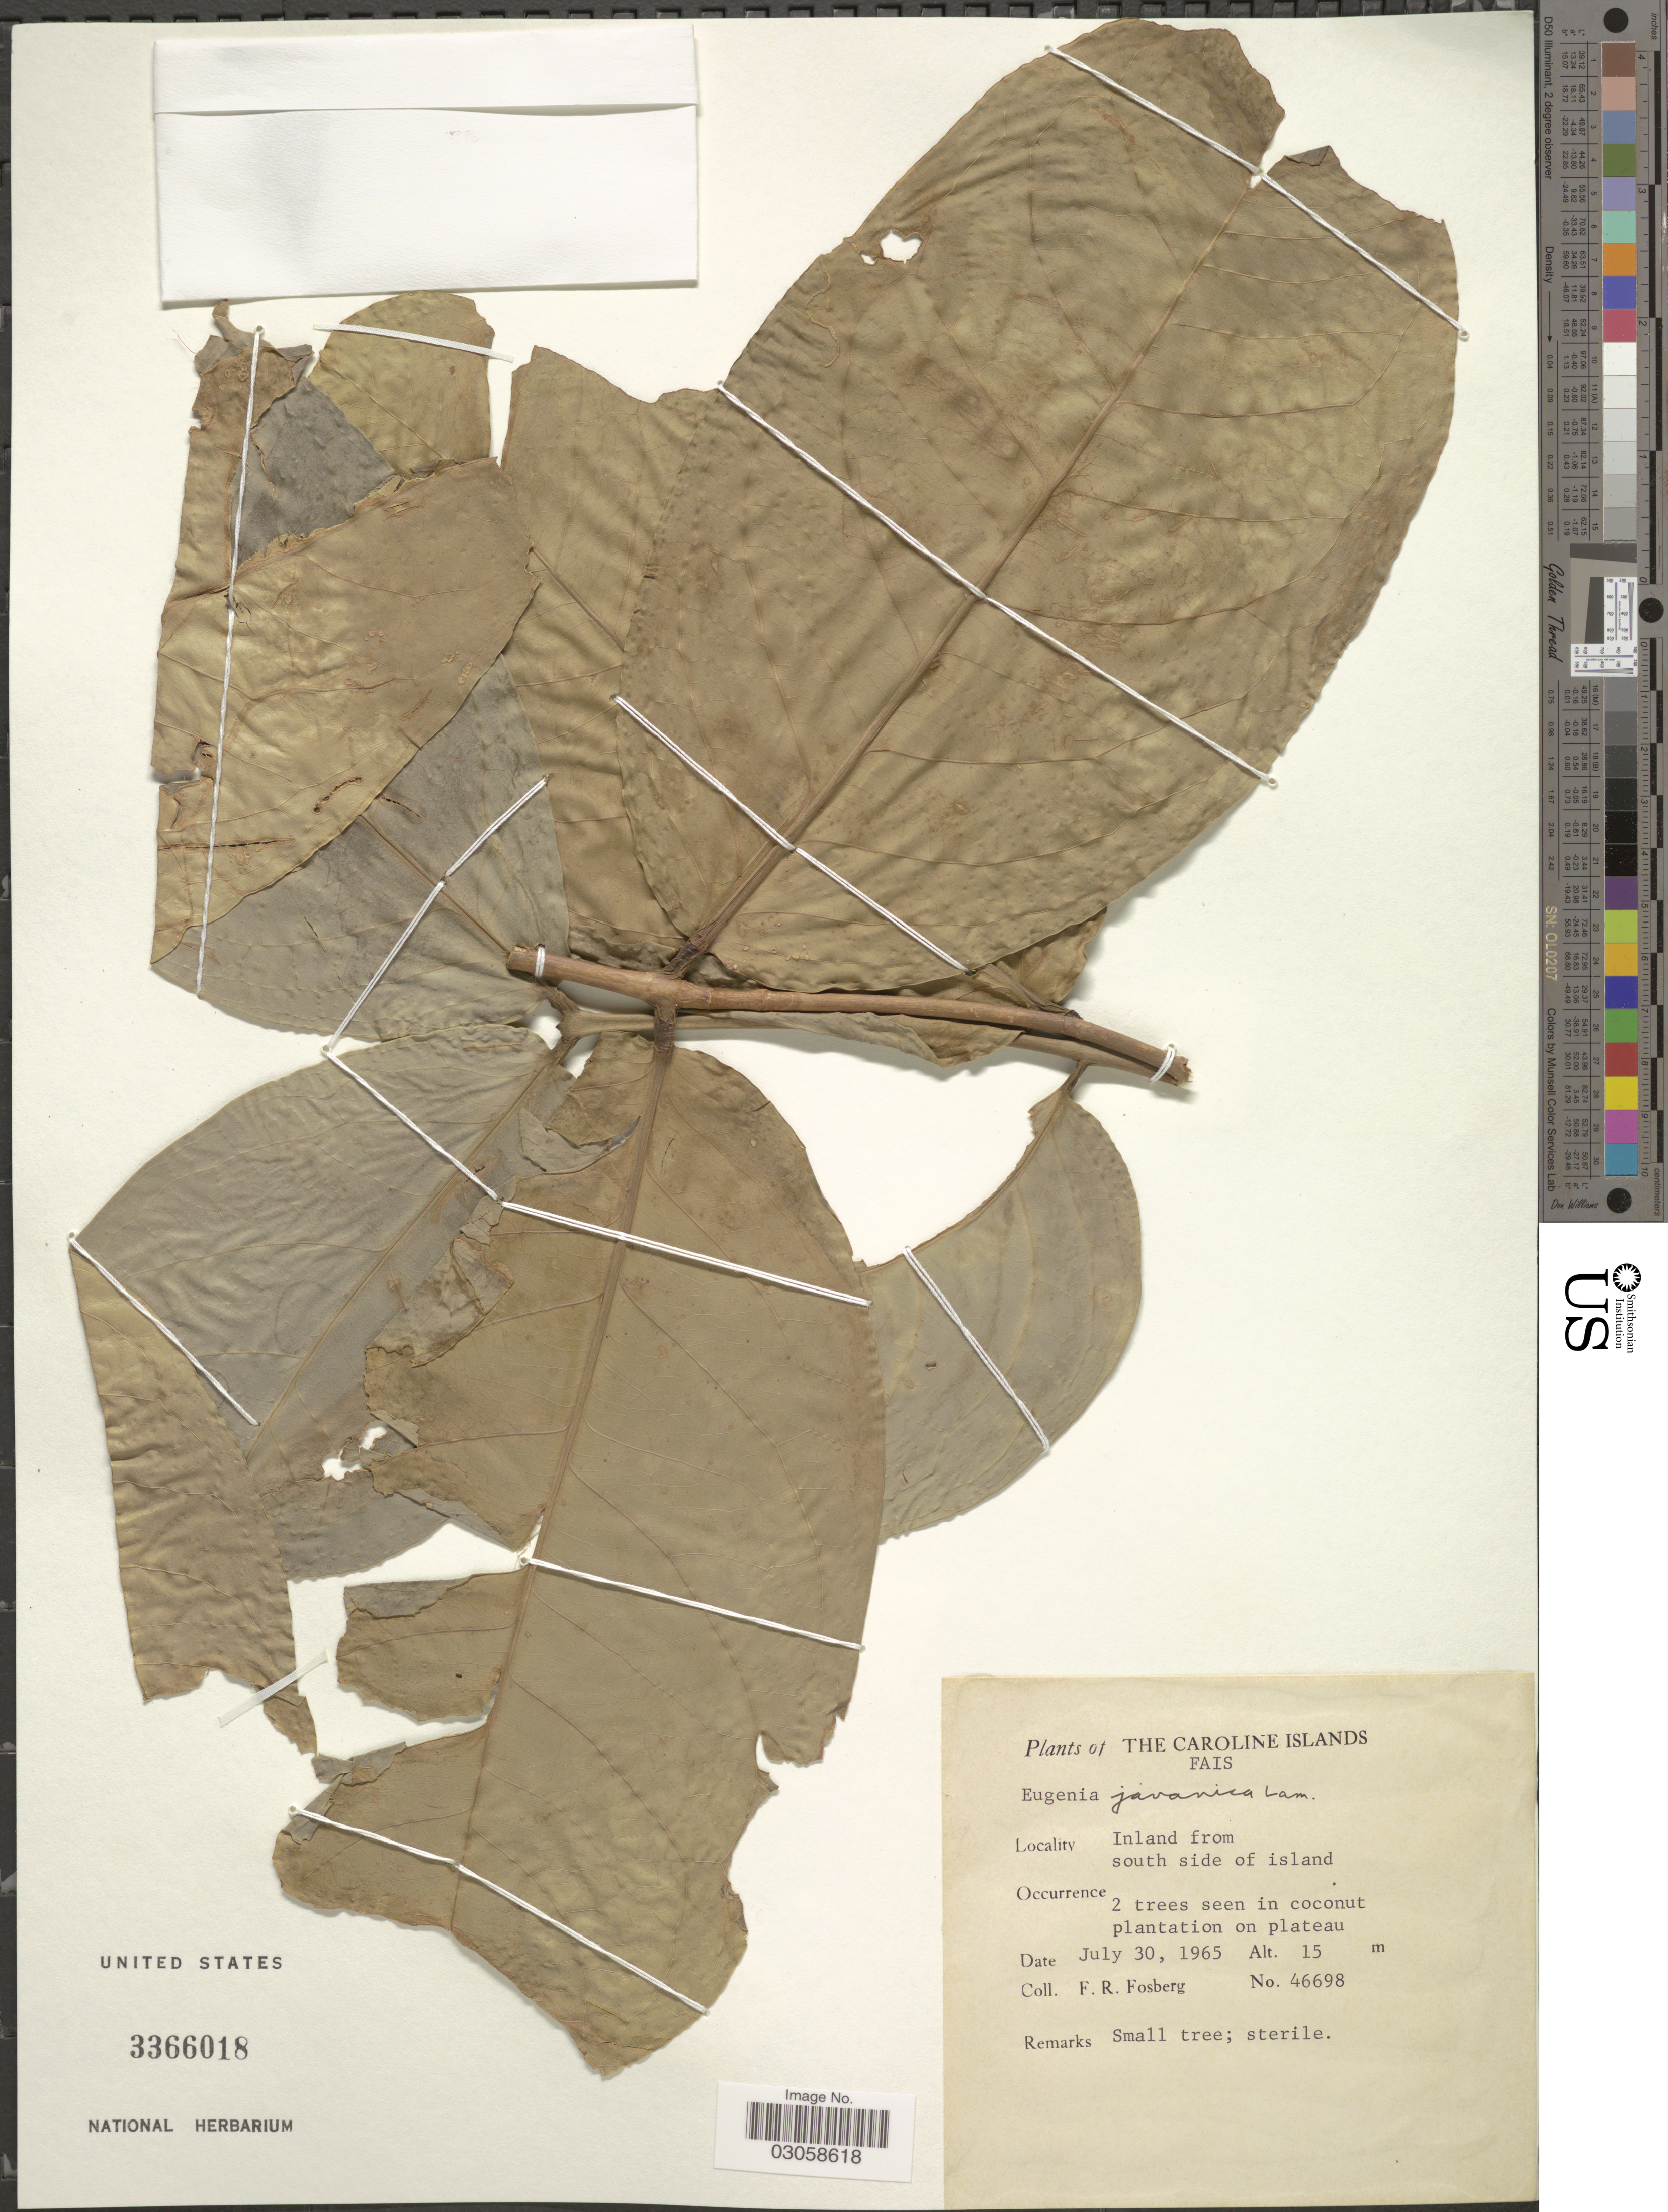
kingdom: Plantae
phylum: Tracheophyta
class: Magnoliopsida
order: Myrtales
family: Myrtaceae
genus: Syzygium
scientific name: Syzygium samarangense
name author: (Blume) Merr. & L.M. Perry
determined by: Strong, Mark T., (BOT), Smithsonian Institution - National Museum of Natural History (UNITED STATES)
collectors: F. R. Fosberg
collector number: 46698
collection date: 1965-07-30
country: Micronesia, Federated States of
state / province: Yap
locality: Caroline Islands. Fais. Inland from south side of island.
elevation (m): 15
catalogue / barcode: US 3366018